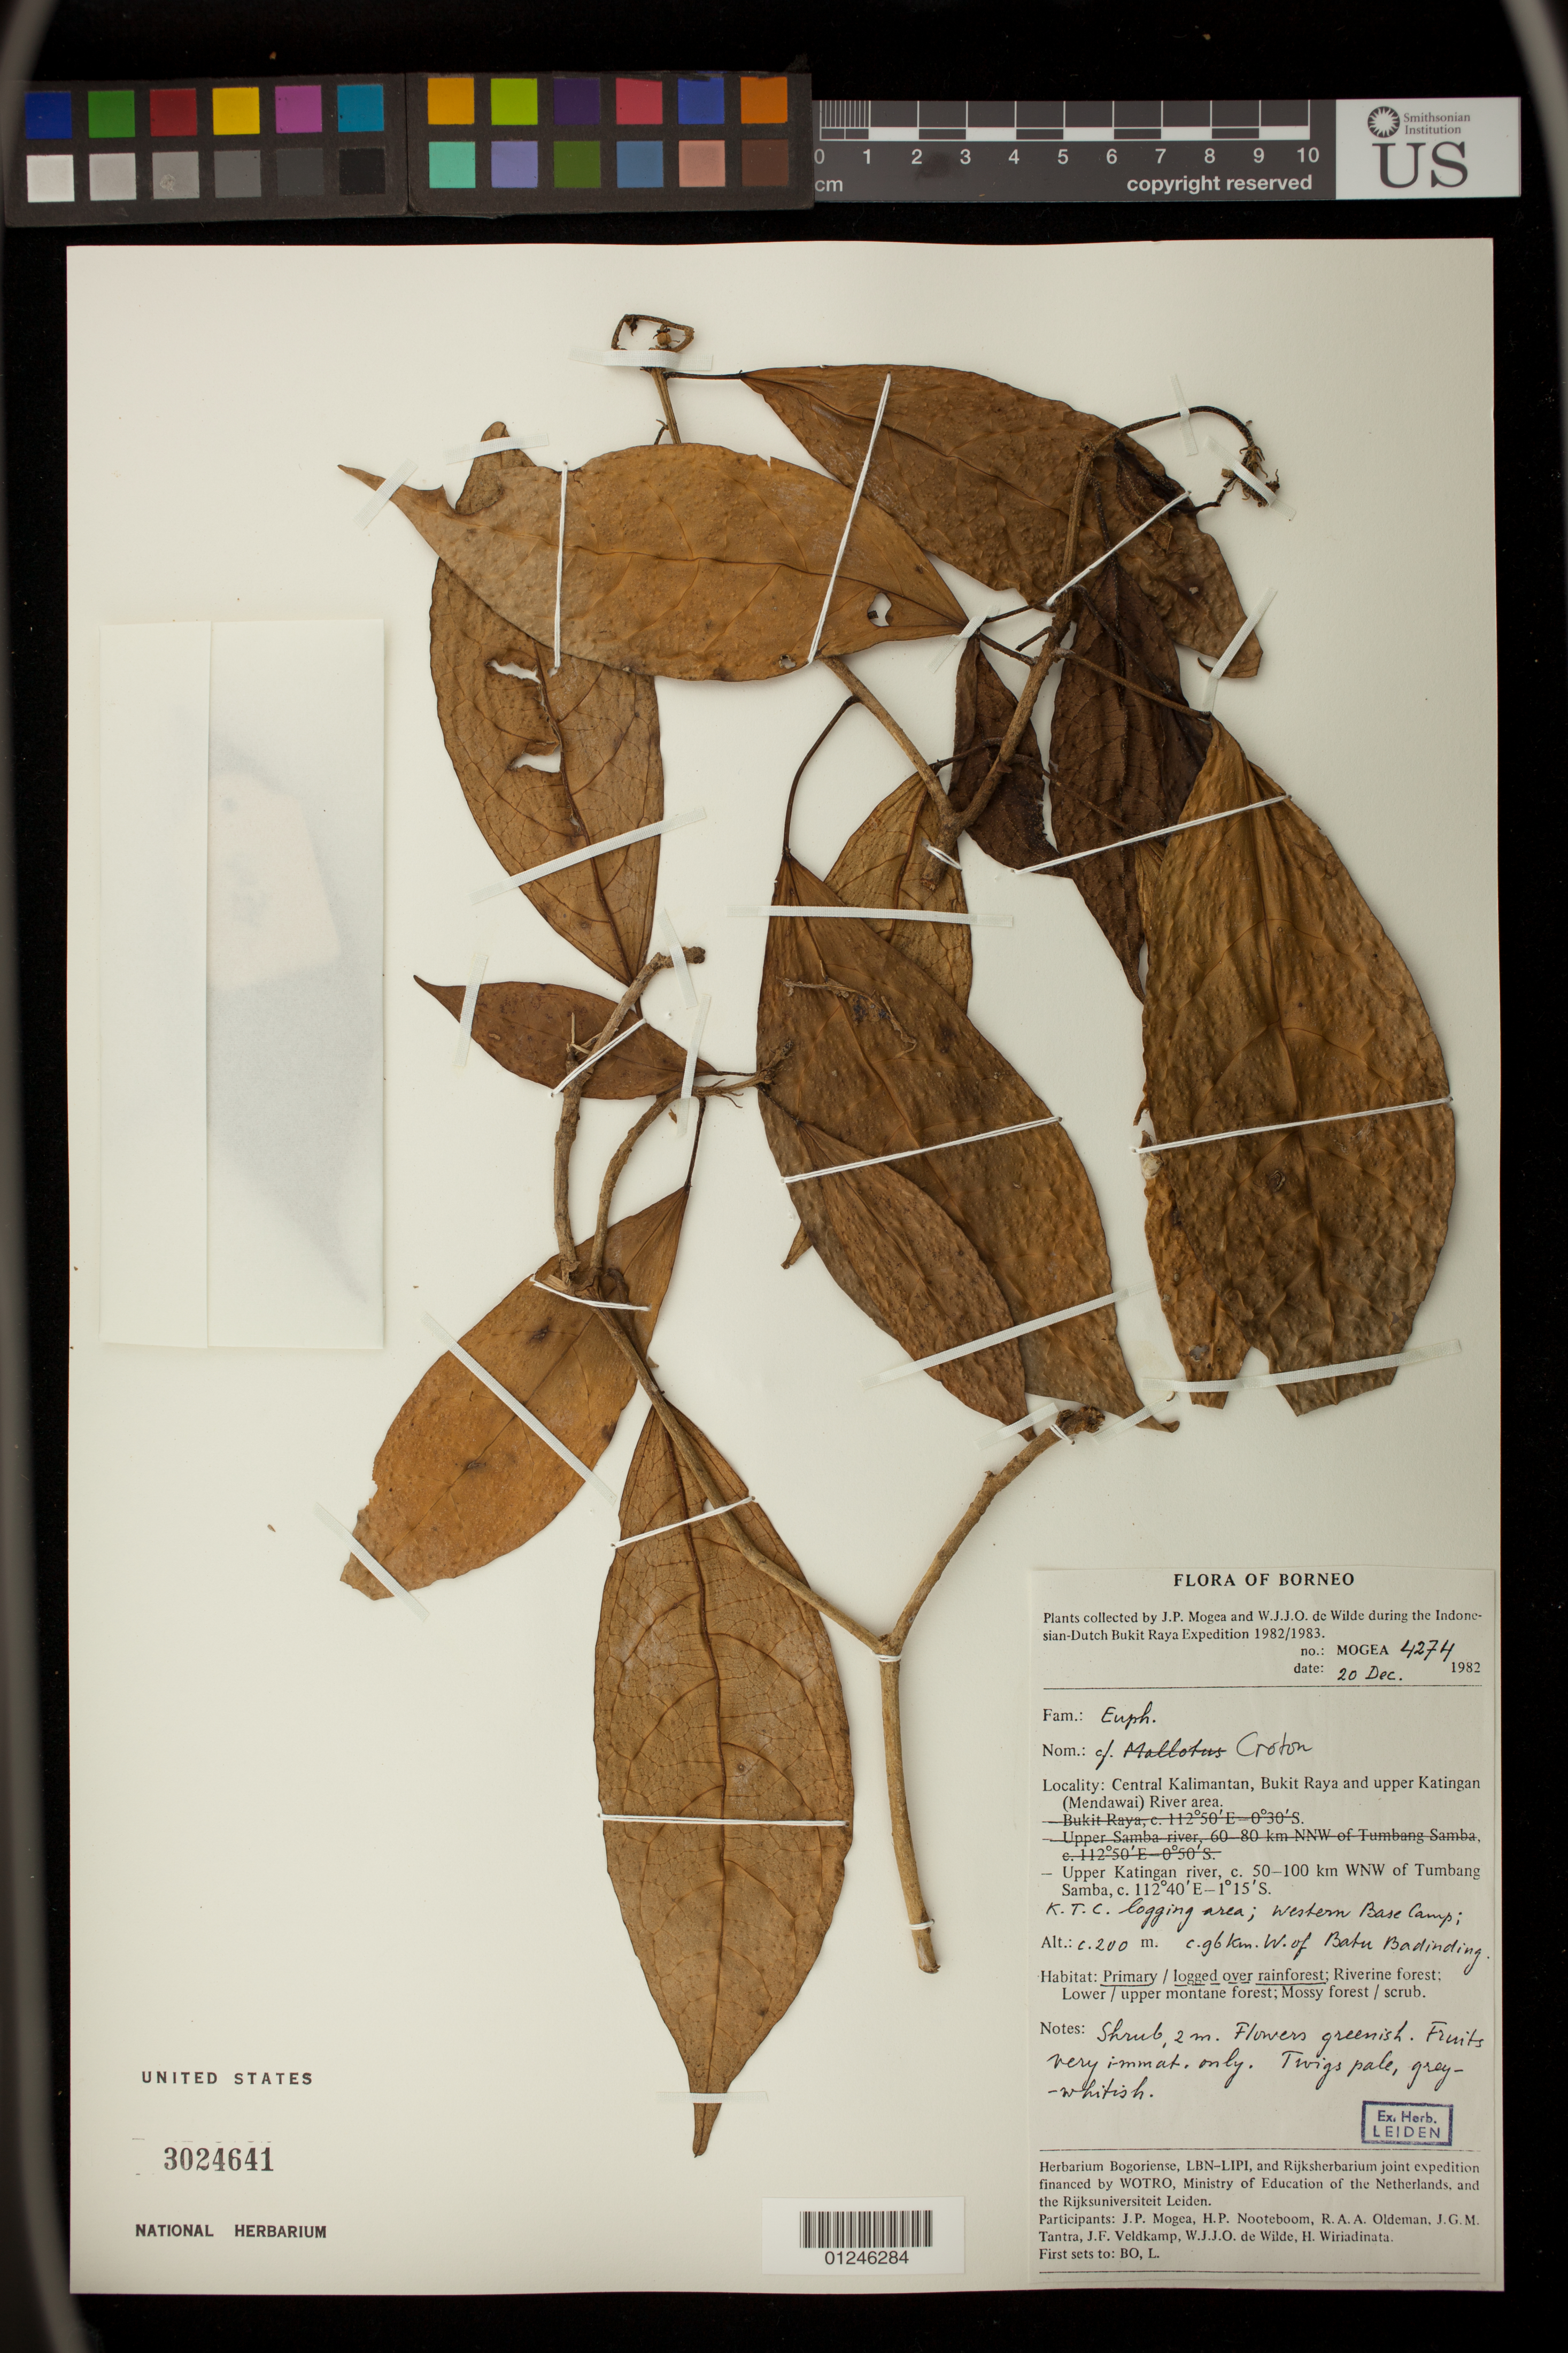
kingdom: Plantae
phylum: Tracheophyta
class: Magnoliopsida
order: Malpighiales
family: Euphorbiaceae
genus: Croton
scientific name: Croton sp.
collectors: J. Mogea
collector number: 4274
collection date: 1982-12-20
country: Indonesia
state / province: Kalimantan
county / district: Kalimantan Tengah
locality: Bukit Raya and upper Katingan (Mendawai) River area. Upper Katingan river, c. 50-100 km WNW of Tumbang Samba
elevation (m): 200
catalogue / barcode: US 3024641